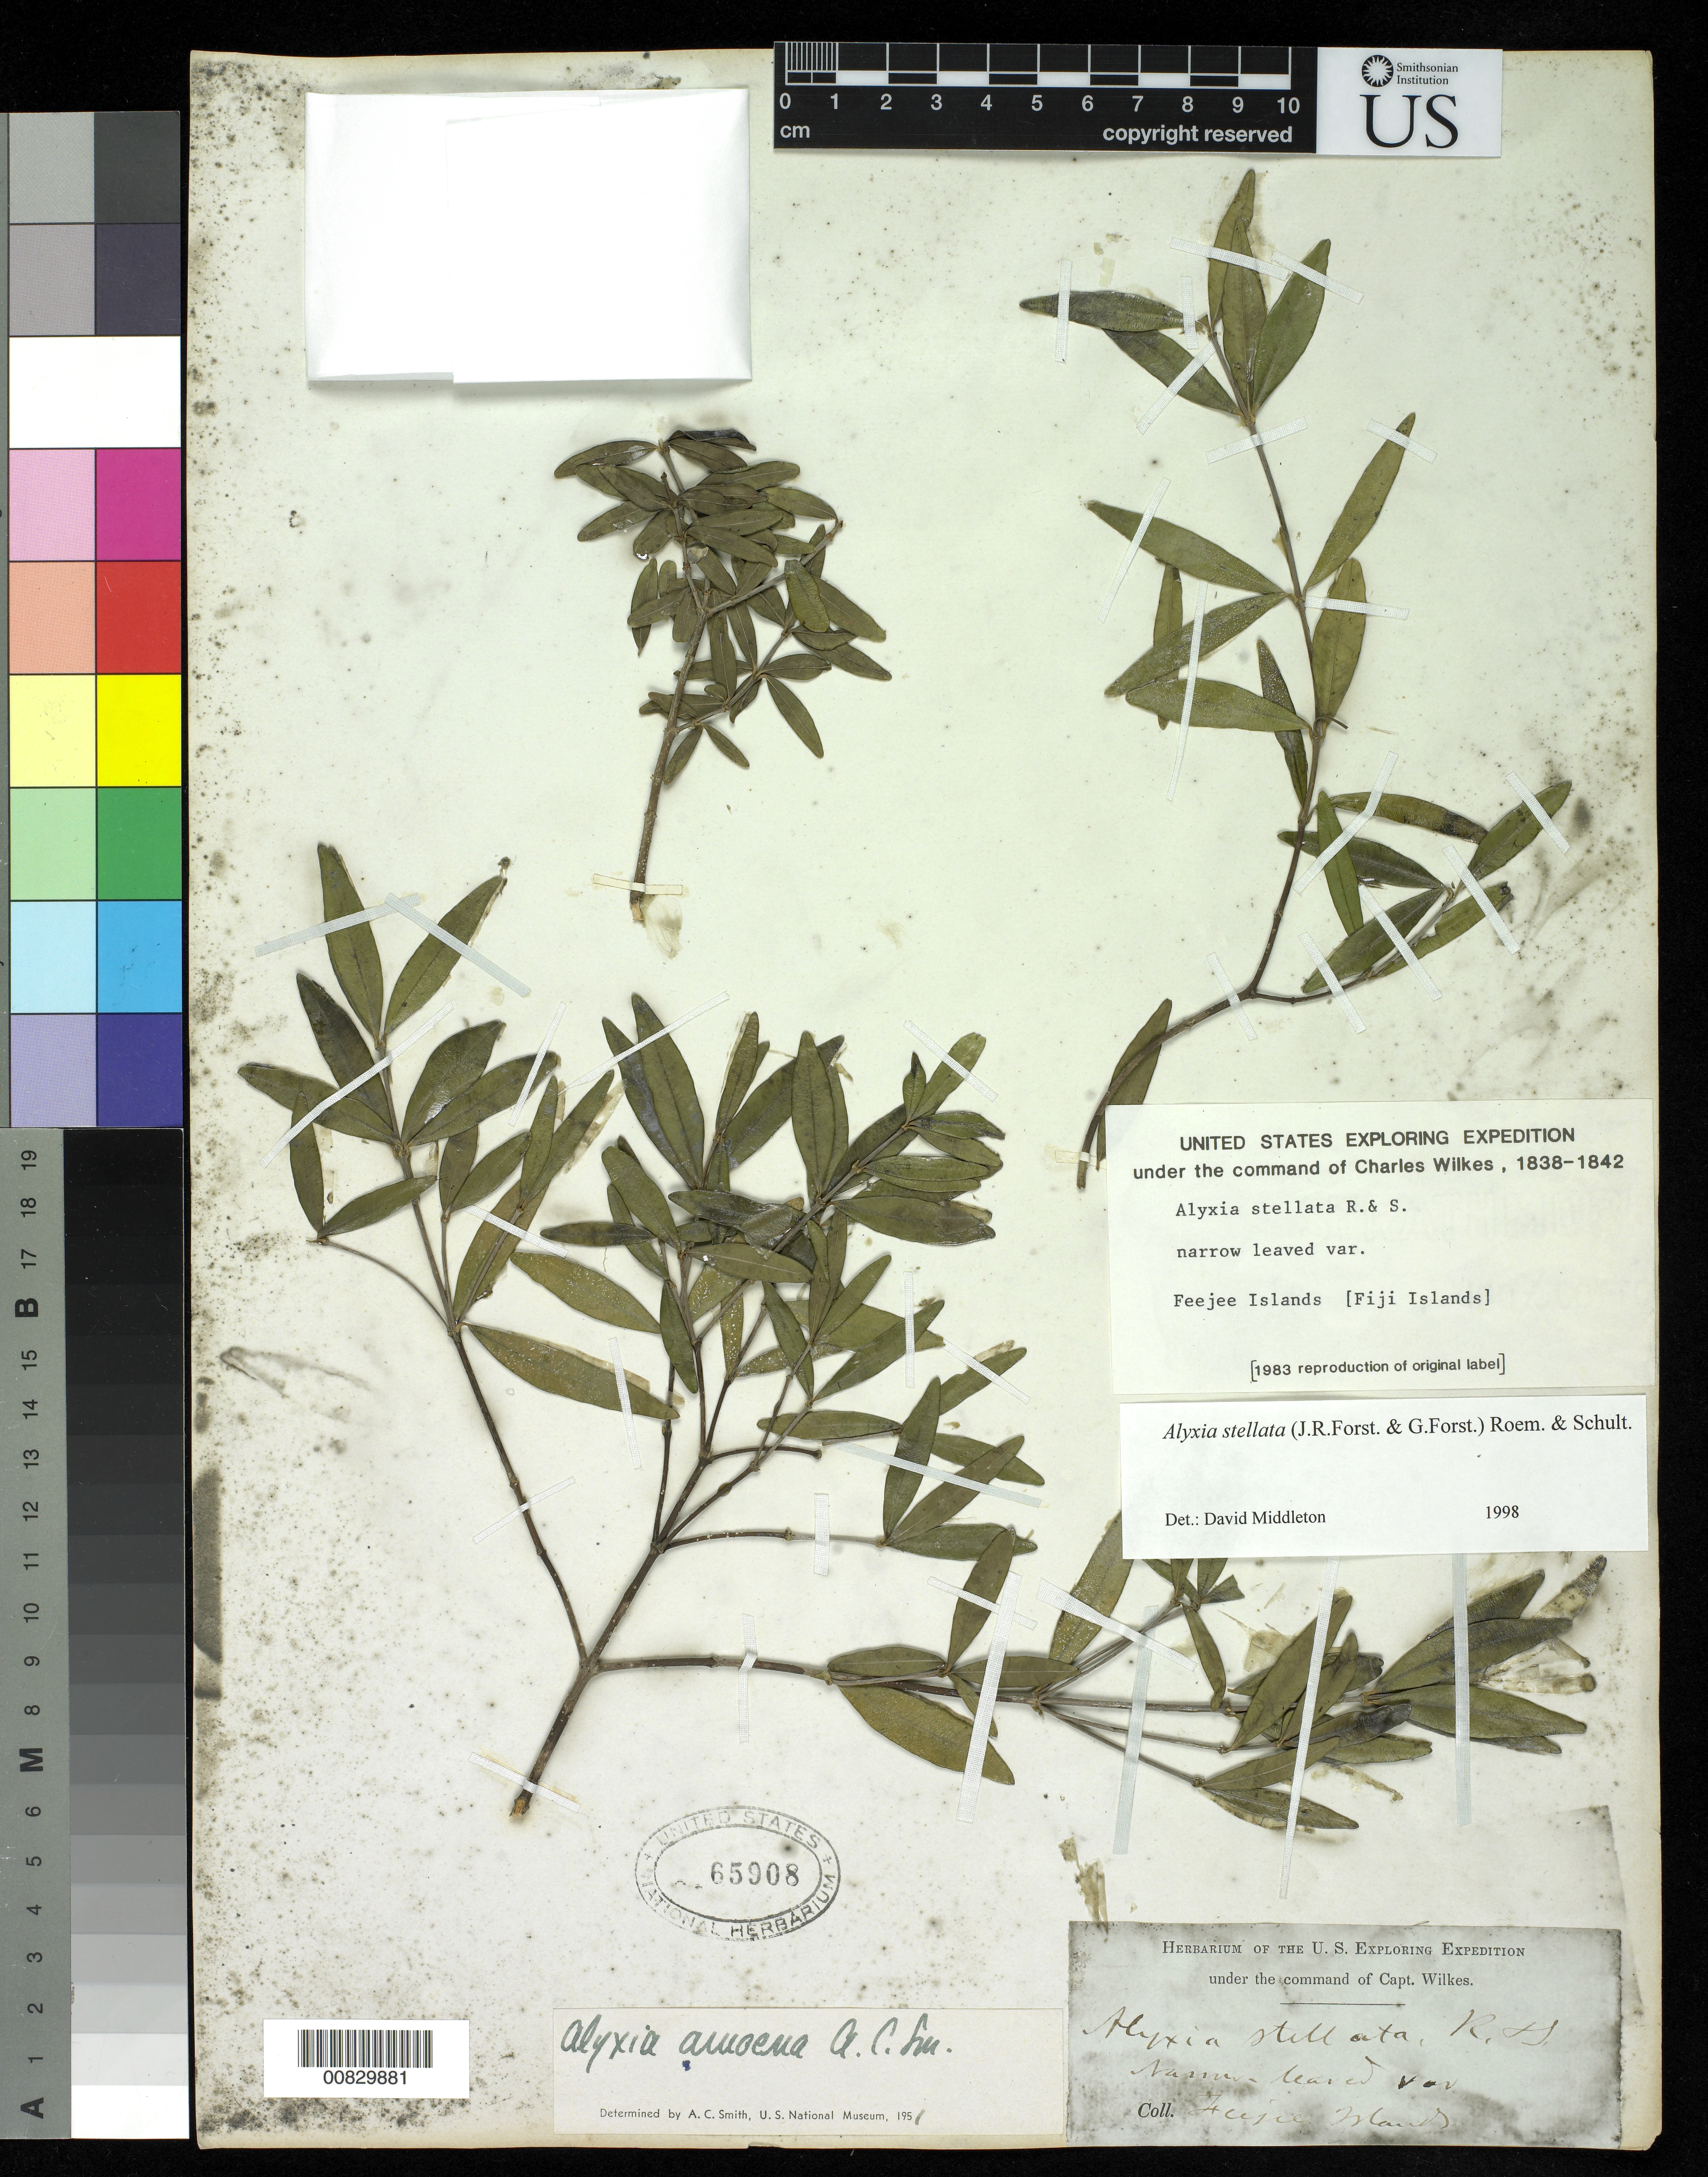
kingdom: Plantae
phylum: Tracheophyta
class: Magnoliopsida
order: Gentianales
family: Apocynaceae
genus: Alyxia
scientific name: Alyxia stellata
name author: (J.R. Forst. & G. Forst.) Roem. & Schult.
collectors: Wilkes Explor. Exped.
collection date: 1838/1842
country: Fiji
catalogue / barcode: US 65908